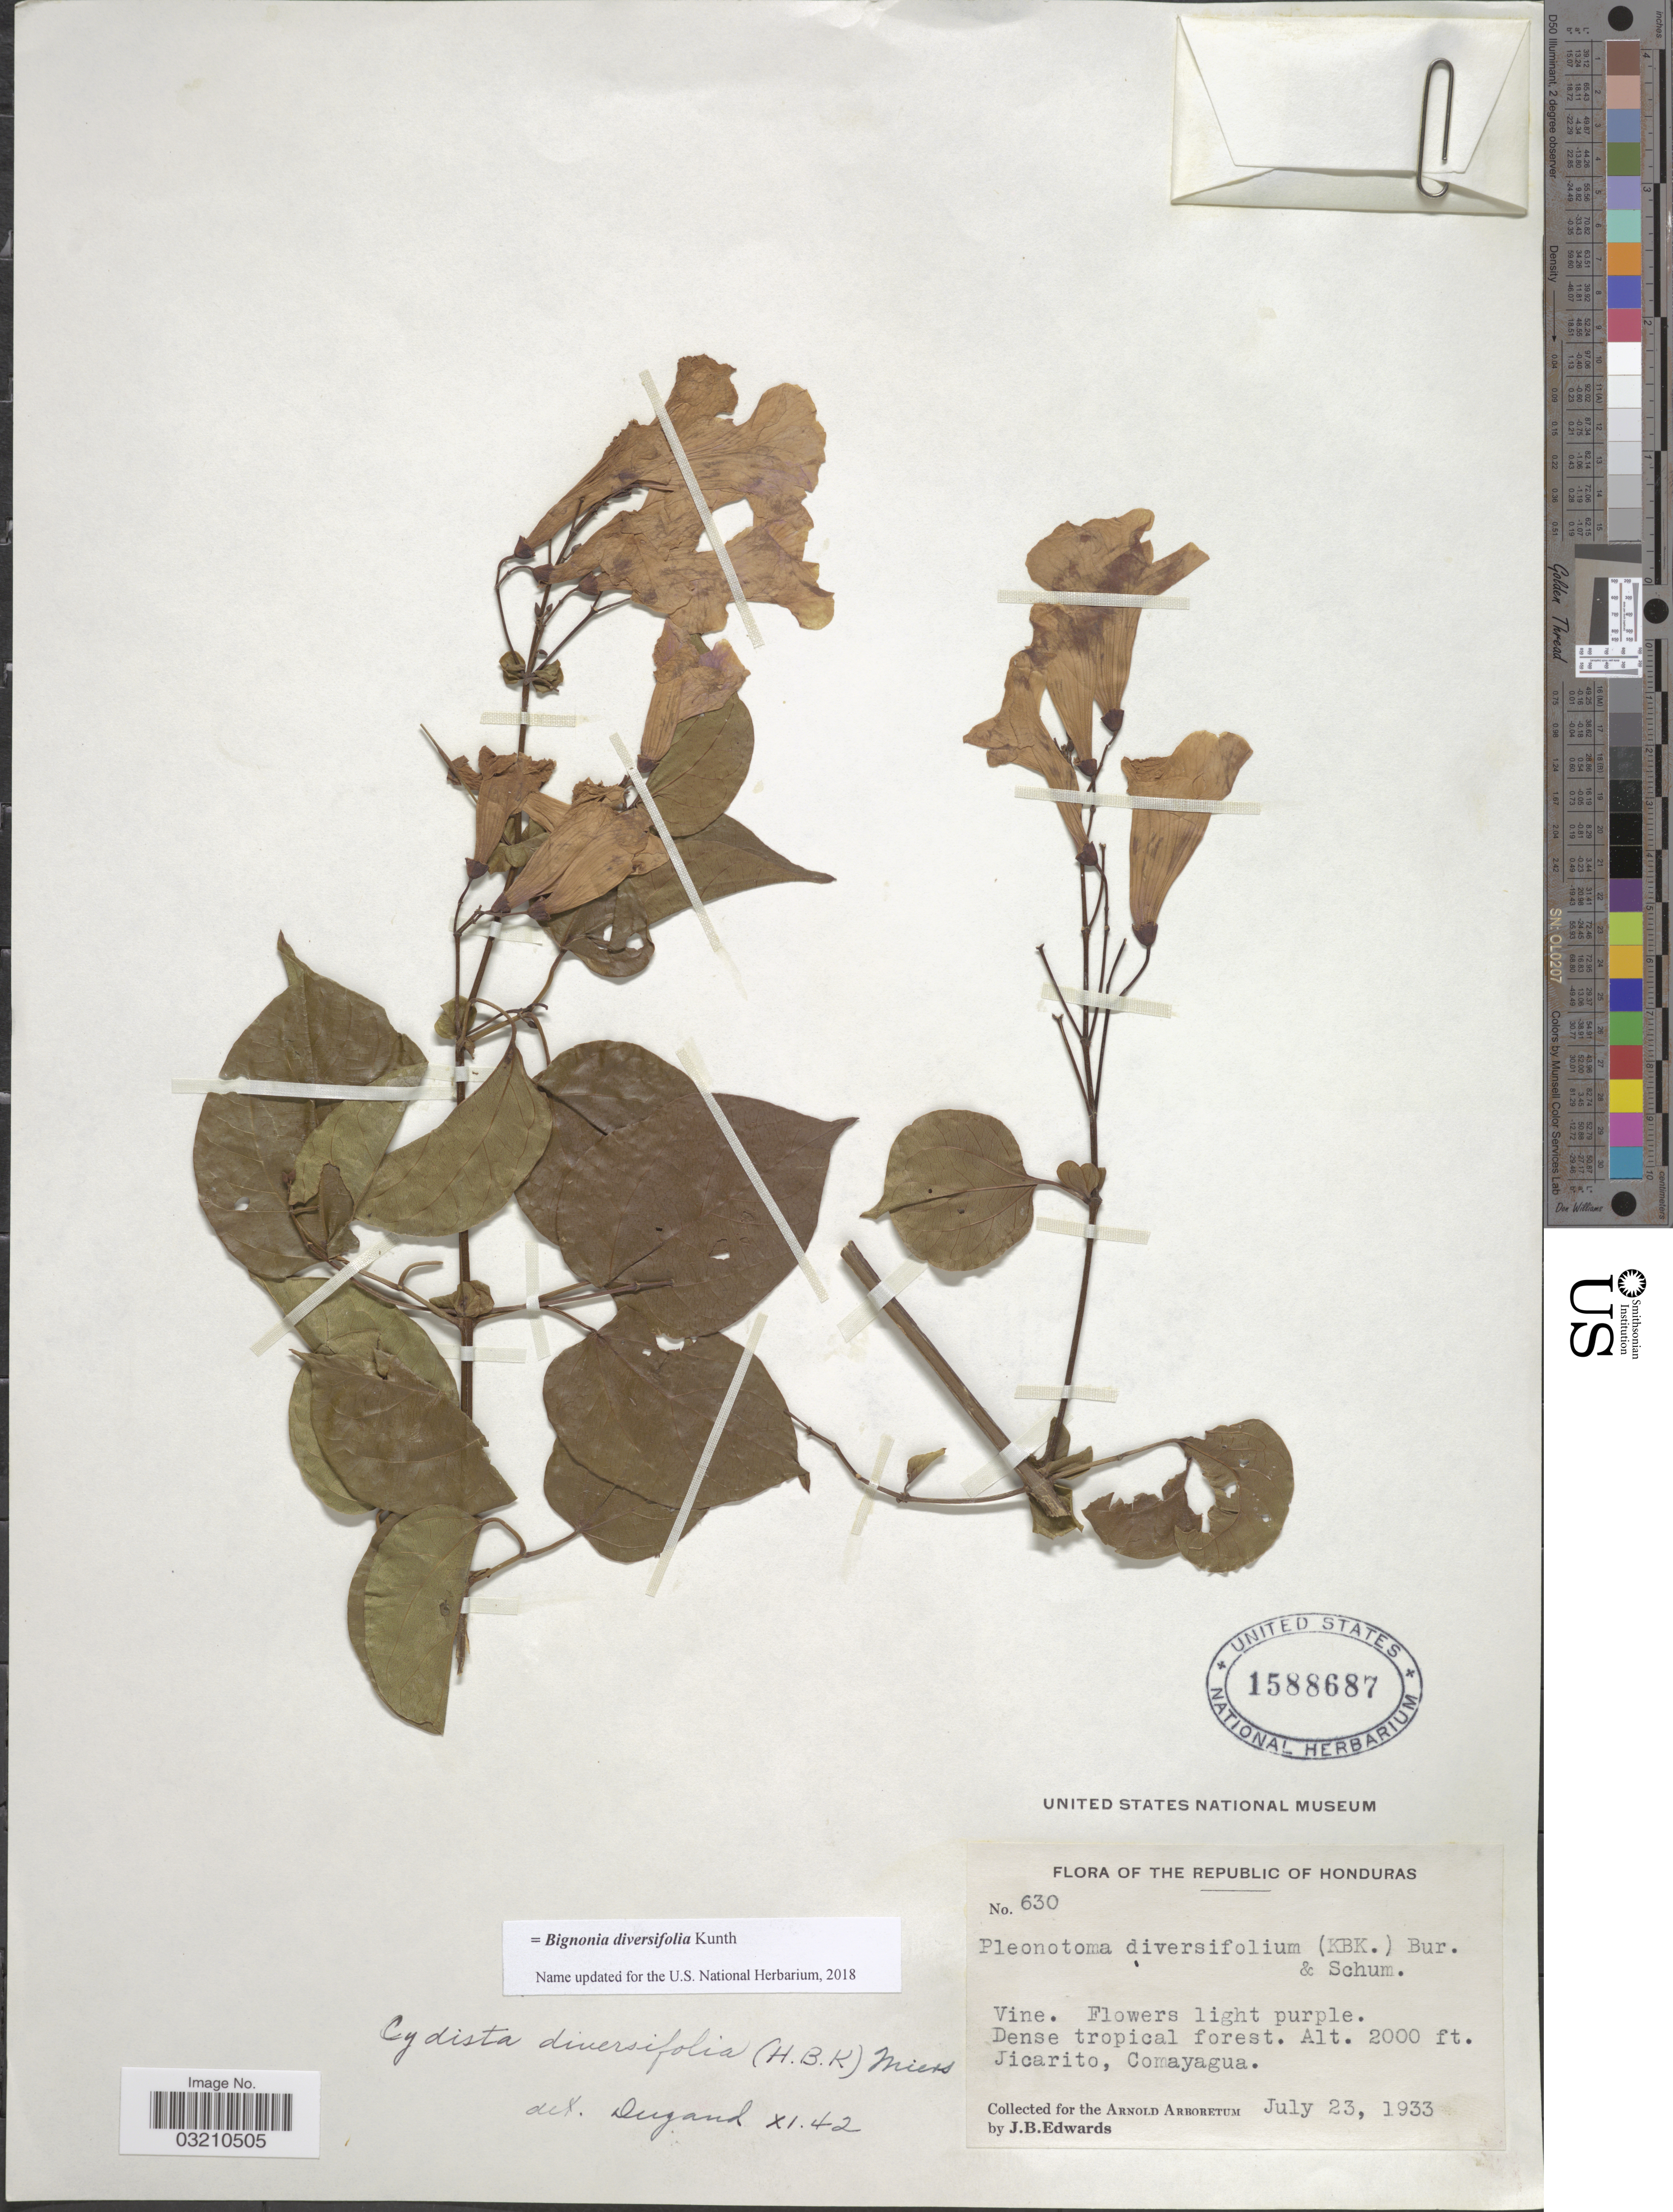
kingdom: Plantae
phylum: Tracheophyta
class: Magnoliopsida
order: Lamiales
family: Bignoniaceae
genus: Bignonia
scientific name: Bignonia diversifolia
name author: Kunth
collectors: J. B. Edwards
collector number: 630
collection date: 1933-07-23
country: Honduras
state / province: Comayagua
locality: Dense tropical forest. Jicarito.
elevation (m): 610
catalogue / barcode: US 1588687